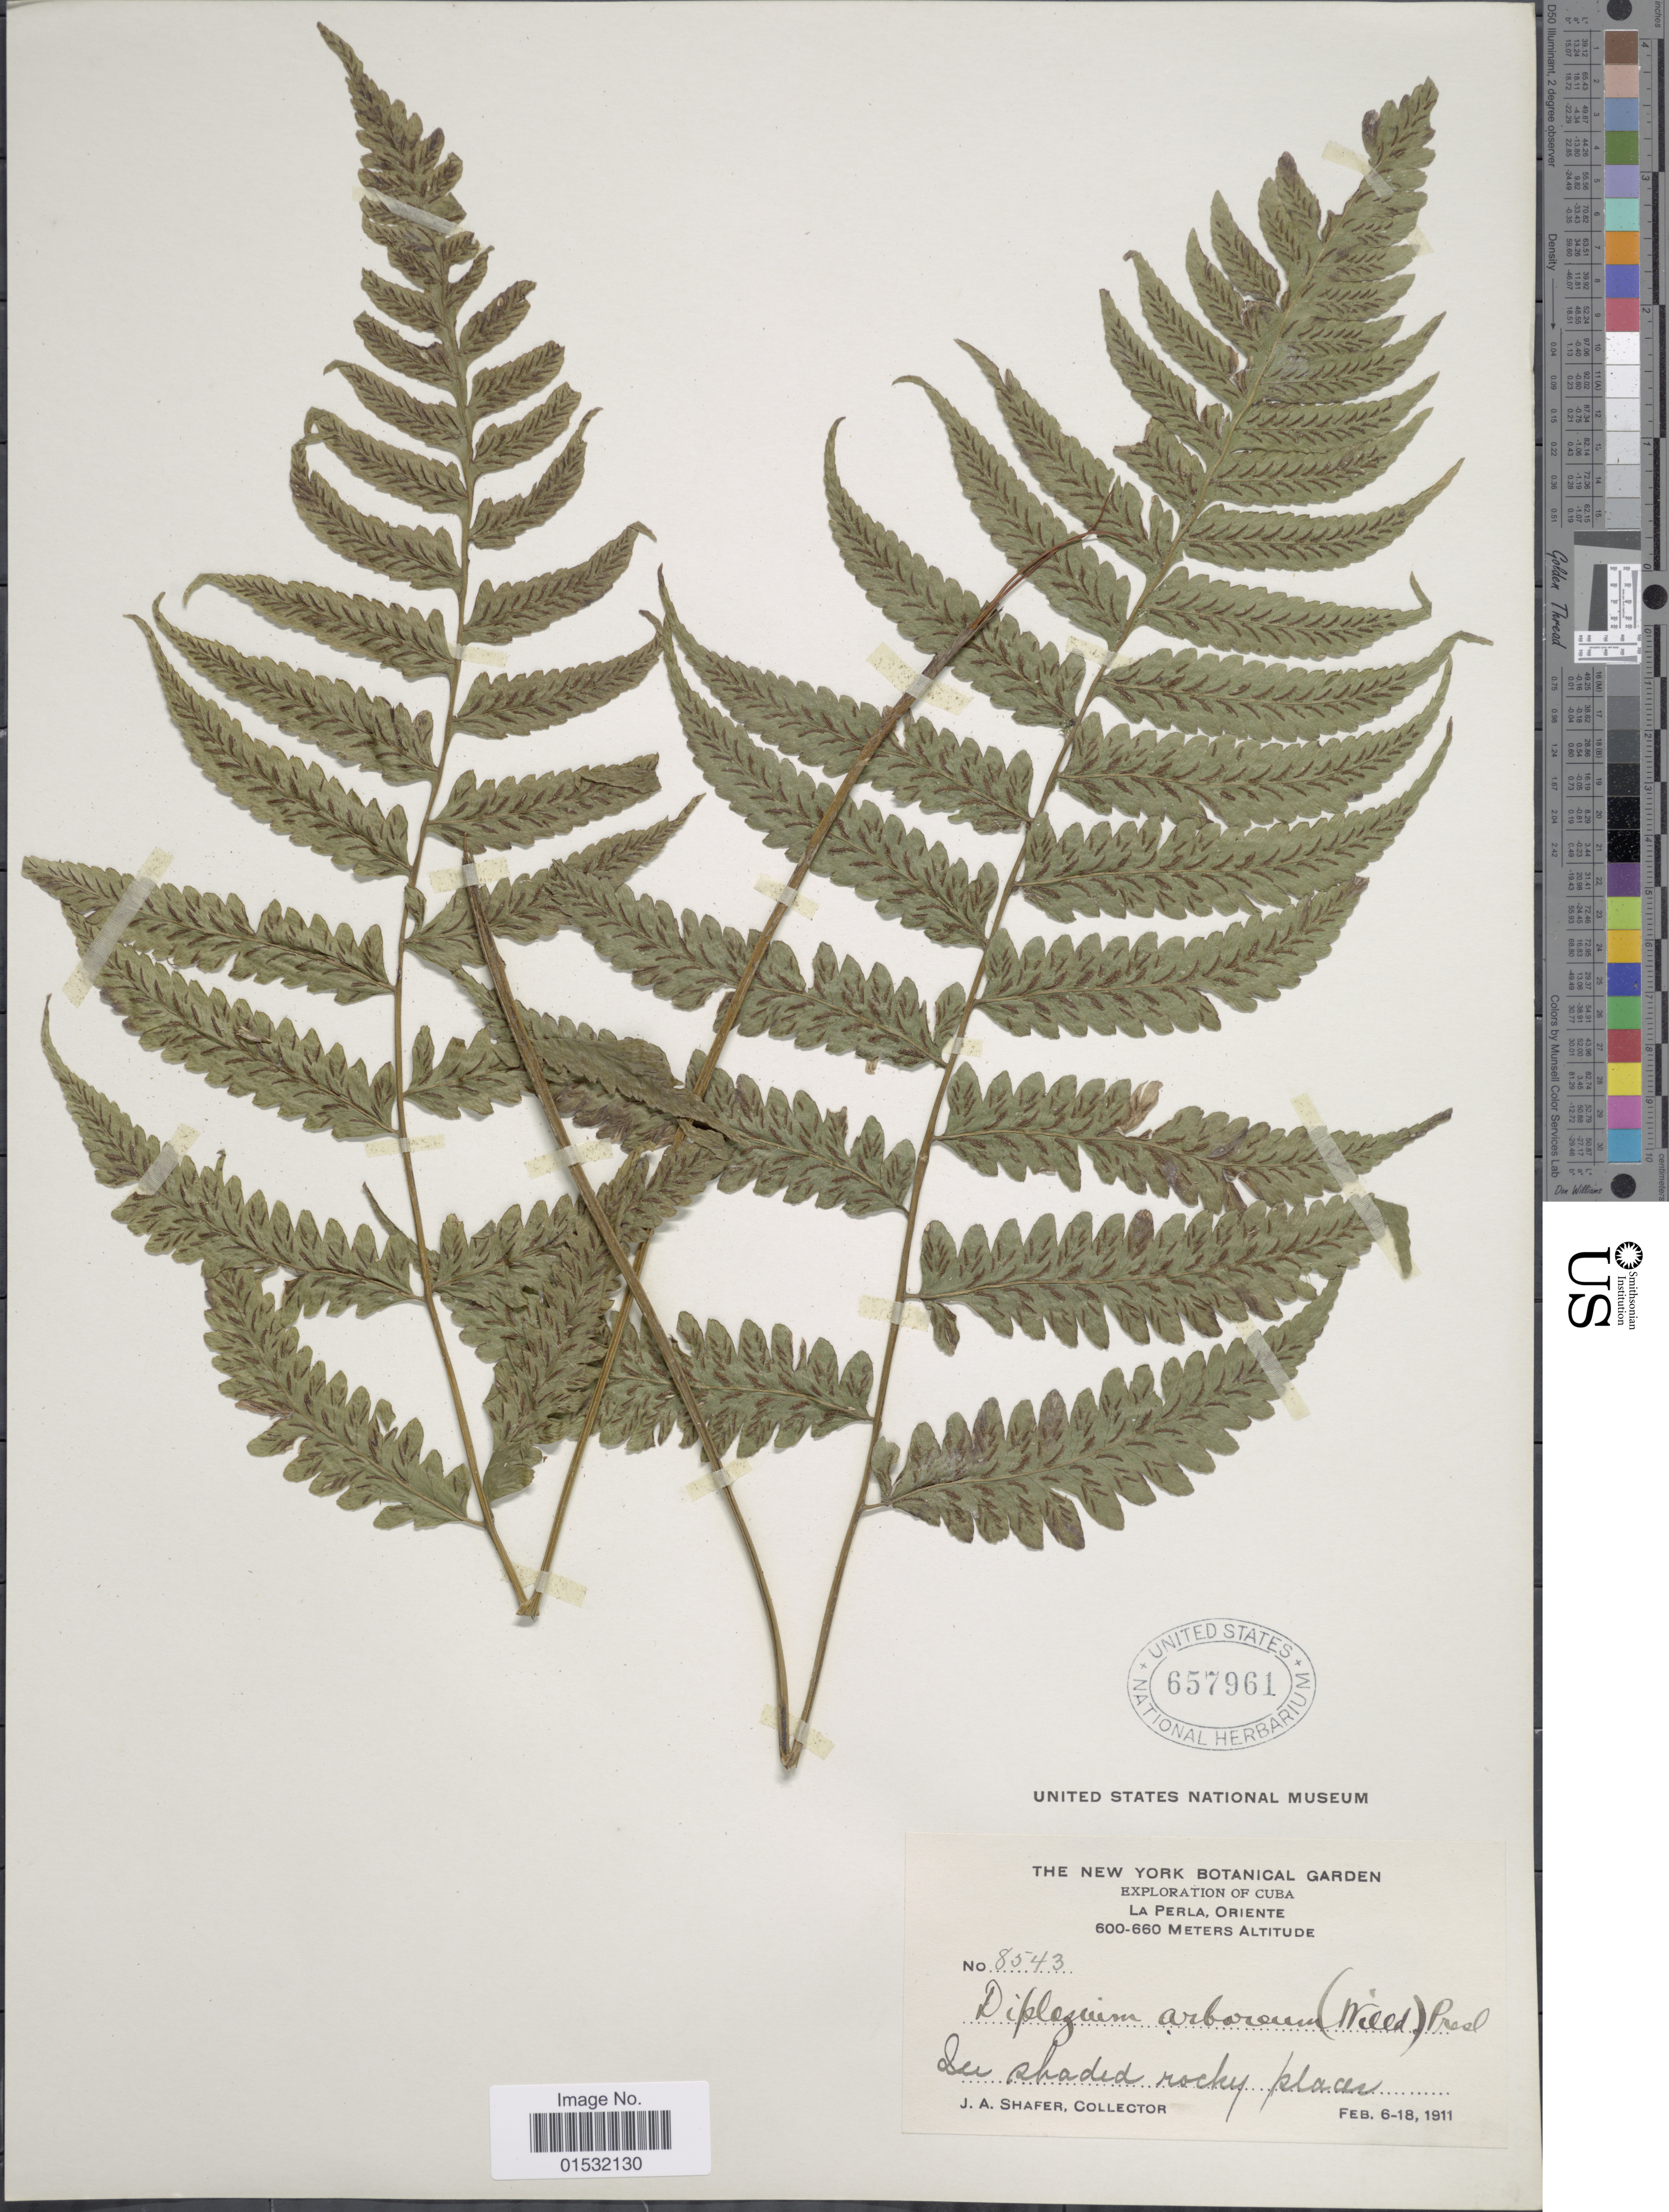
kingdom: Plantae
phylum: Tracheophyta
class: Polypodiopsida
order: Polypodiales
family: Athyriaceae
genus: Diplazium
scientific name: Diplazium cristatum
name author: (Desr.) Alston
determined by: Sánchez, C.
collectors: J. A. Shafer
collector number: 8543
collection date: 1911-02-06/1911-02-18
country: Cuba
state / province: Oriente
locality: La Perla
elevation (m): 600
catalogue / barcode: US 657961